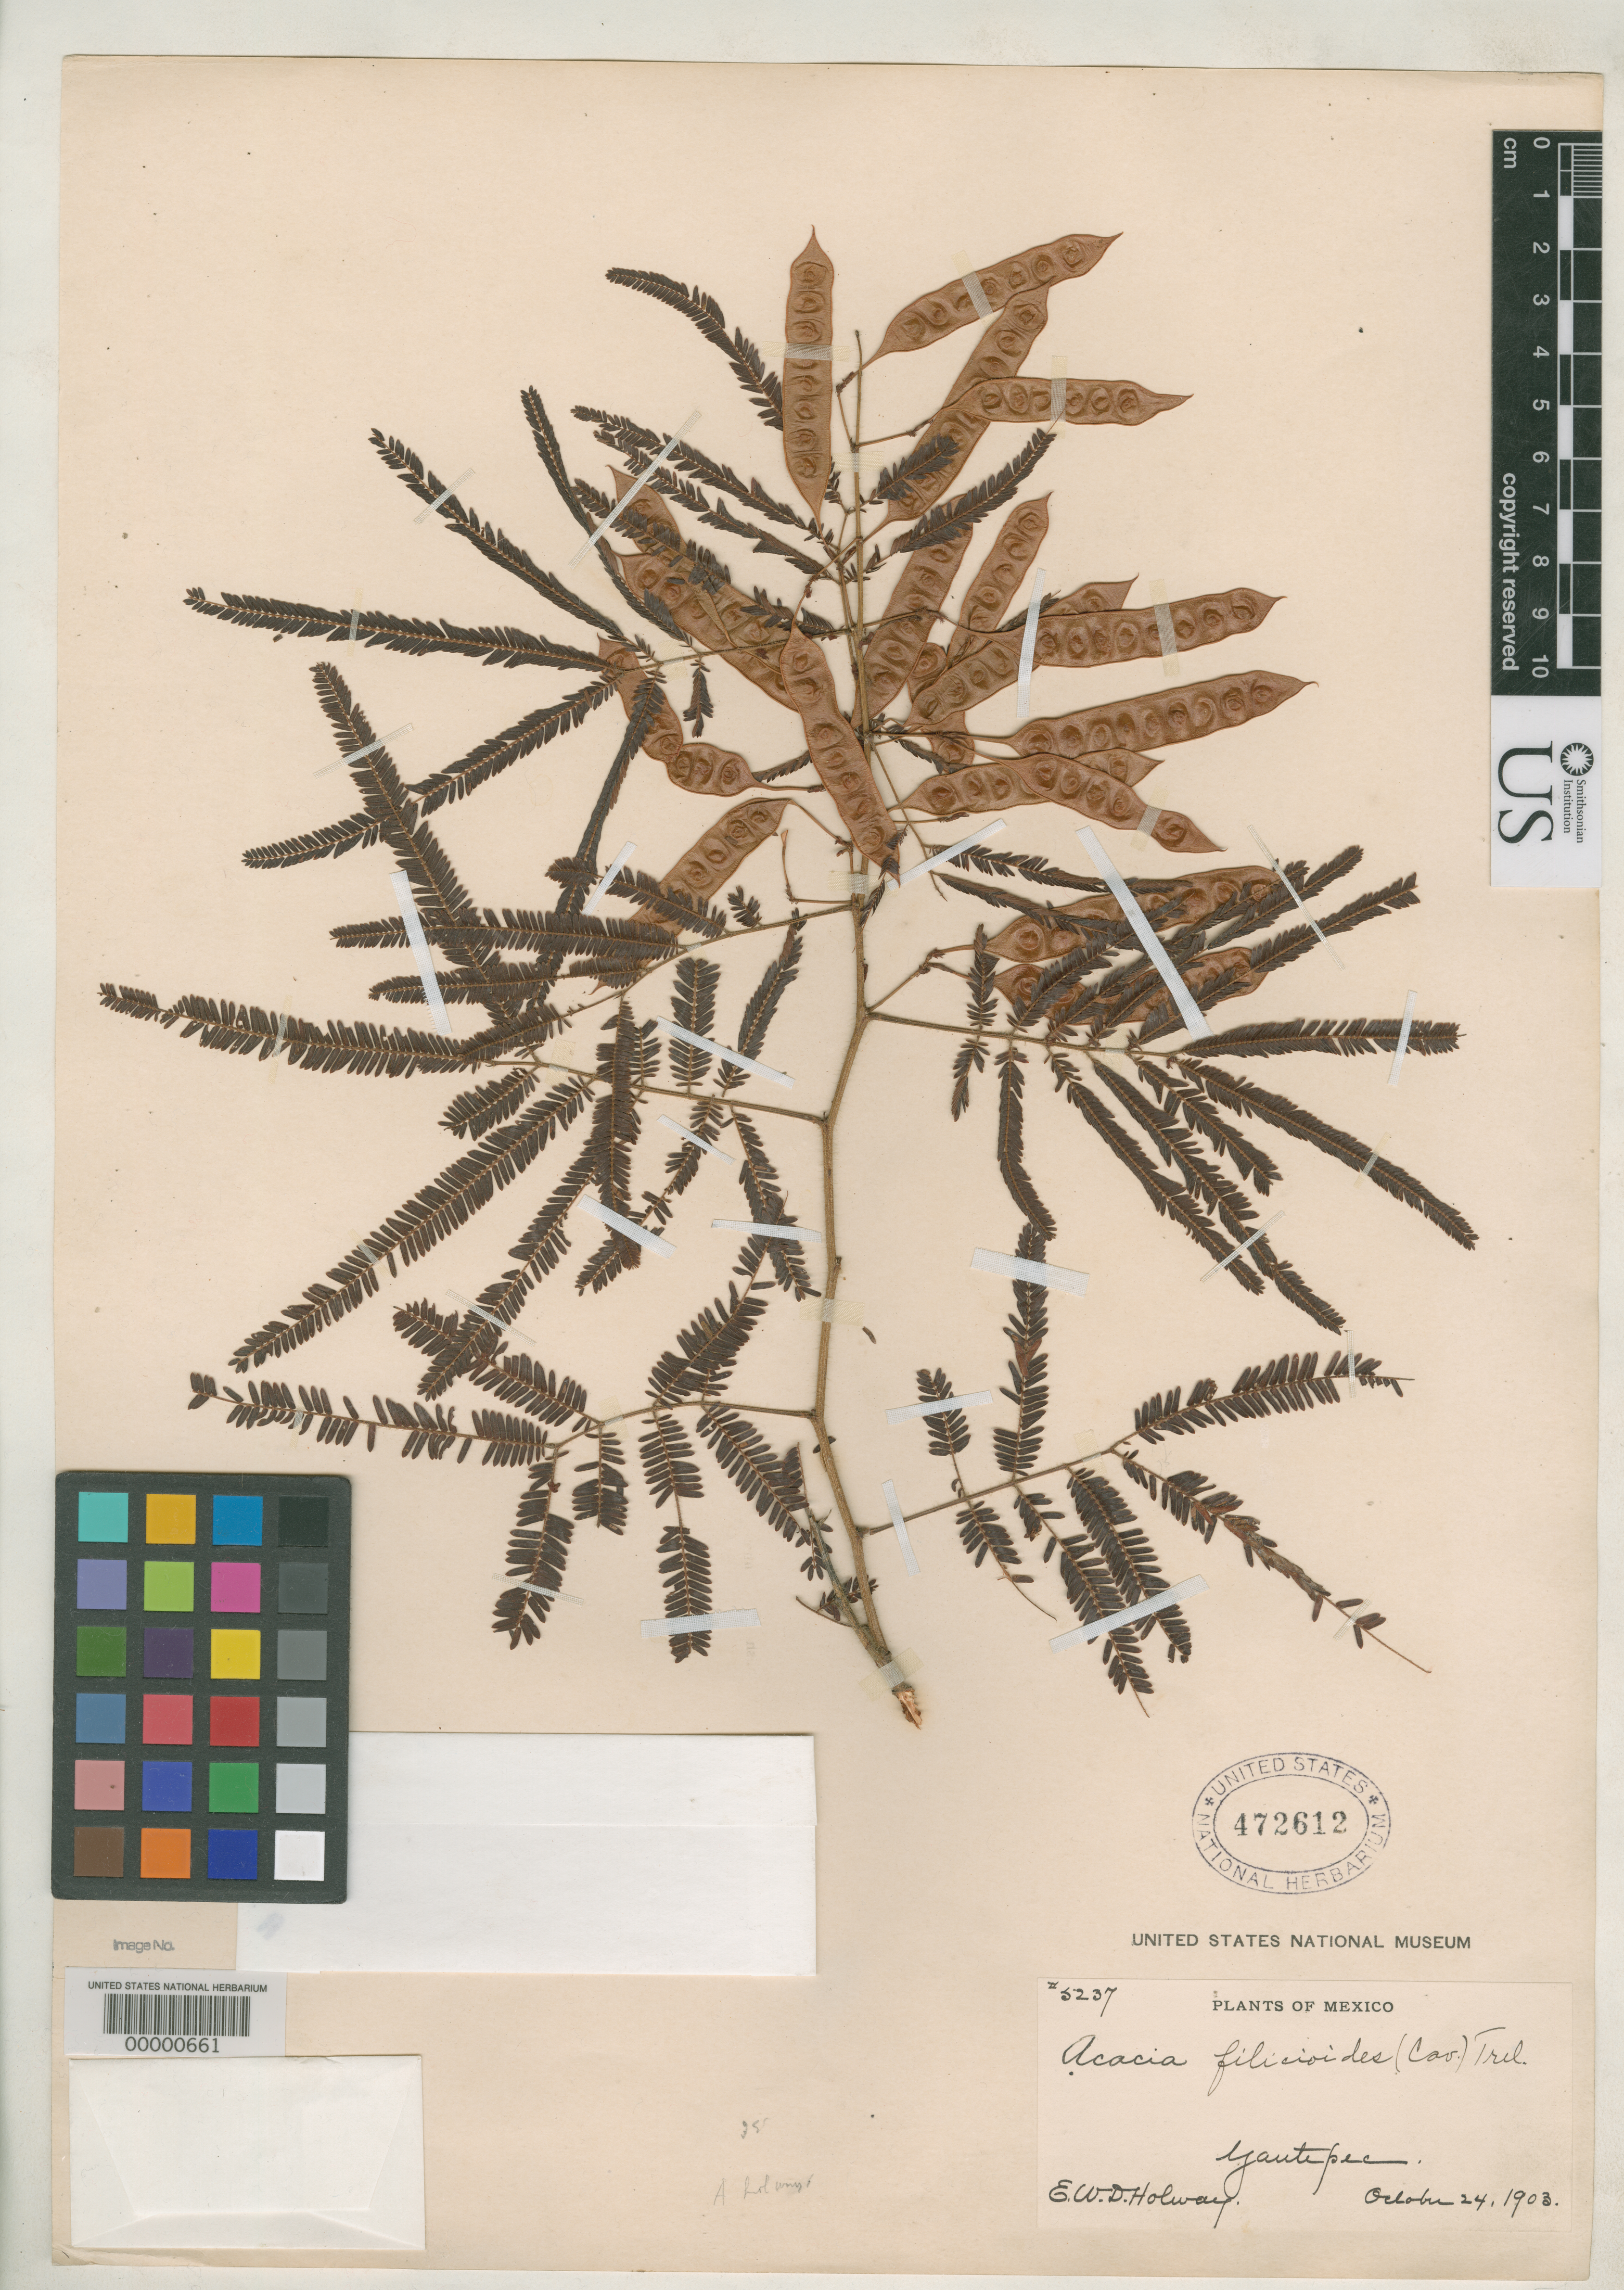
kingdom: Plantae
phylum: Tracheophyta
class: Magnoliopsida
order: Fabales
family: Fabaceae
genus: Acaciella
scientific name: Acaciella holwayi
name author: Britton & Rose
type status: Holotype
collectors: E. W. D. Holway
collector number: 5237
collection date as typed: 24 Oct 1903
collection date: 1903-10-24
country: Mexico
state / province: Morelos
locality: Yautepec.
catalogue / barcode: US 472612